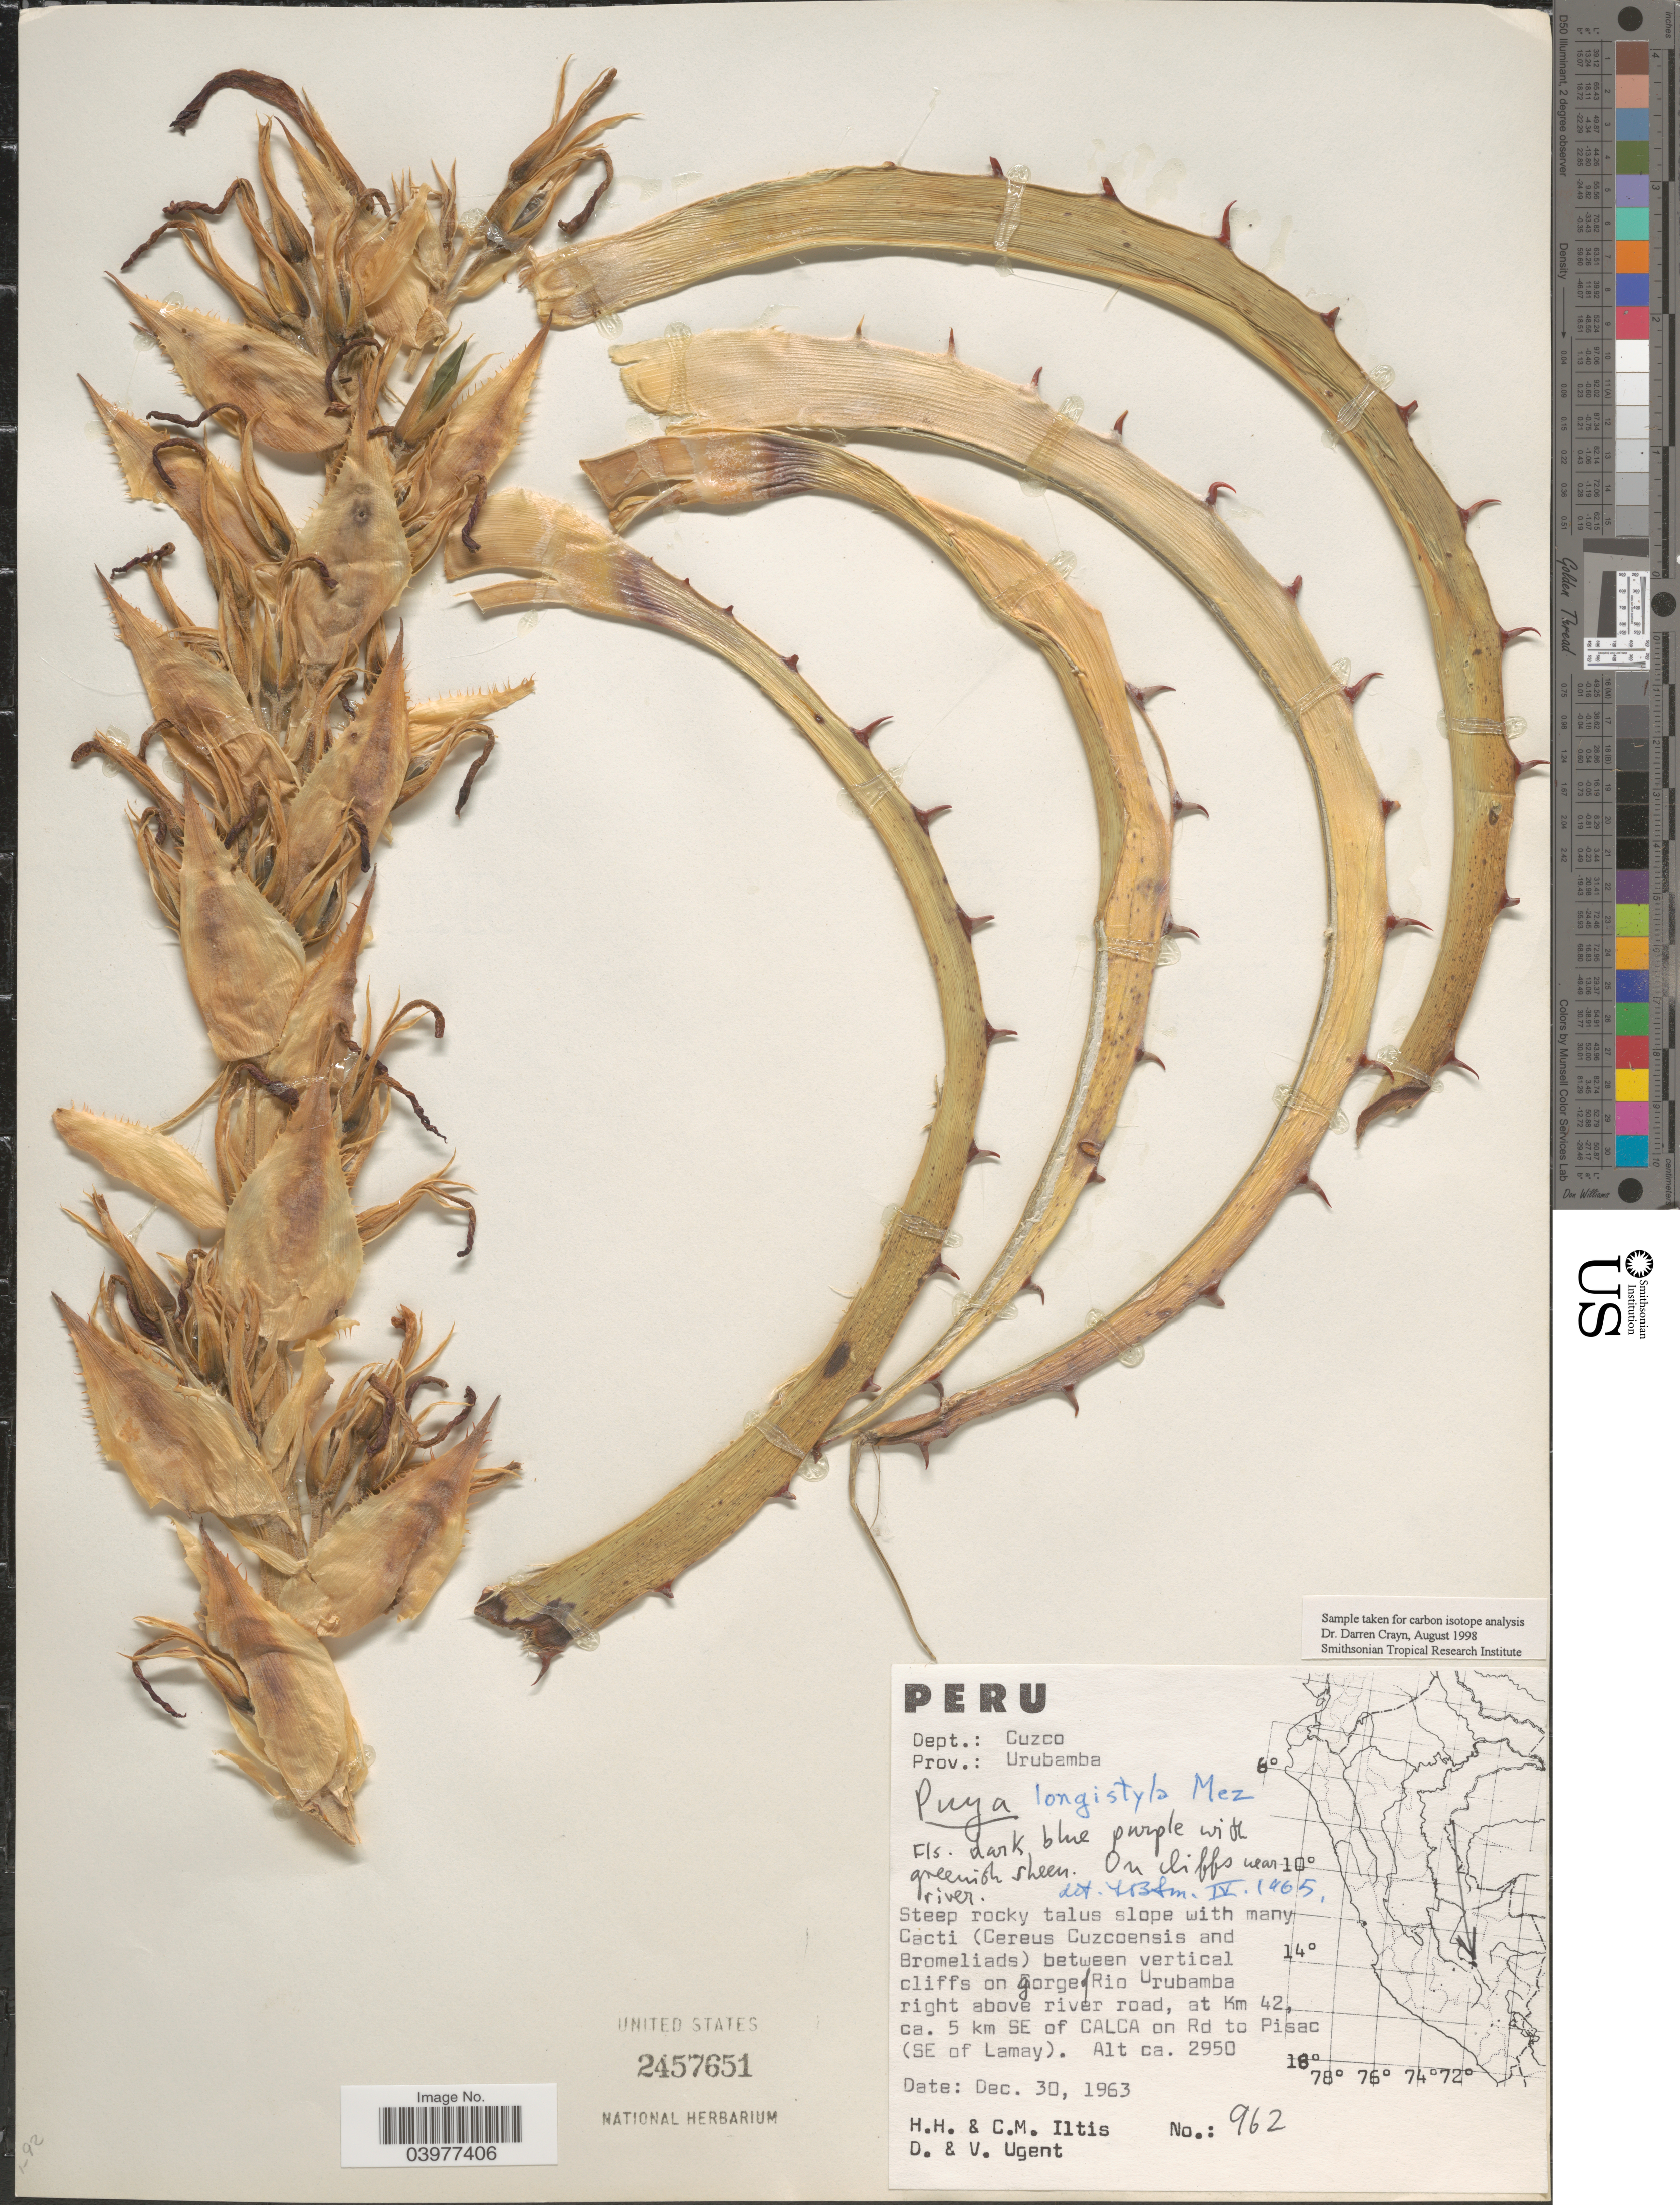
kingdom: Plantae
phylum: Tracheophyta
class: Liliopsida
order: Poales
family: Bromeliaceae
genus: Puya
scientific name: Puya longistyla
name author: Mez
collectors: H. H. Iltis, C. M Iltis, D. Ugent & V. Ugent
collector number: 962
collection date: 1963-12-30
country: Peru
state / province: Cusco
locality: Dept.: Cuzco. Prov.: Urubamba. Steep rocky talus slope with many Cacti (Cereus Cuzcoensis and Bromeliads) between vertical cliffs on gorge of Rio Urubamba right above river road, at Km 42, ca. 5 km SE of Calca on Rd to Pisac (SE of Lamay).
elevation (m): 2950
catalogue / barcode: US 2457651